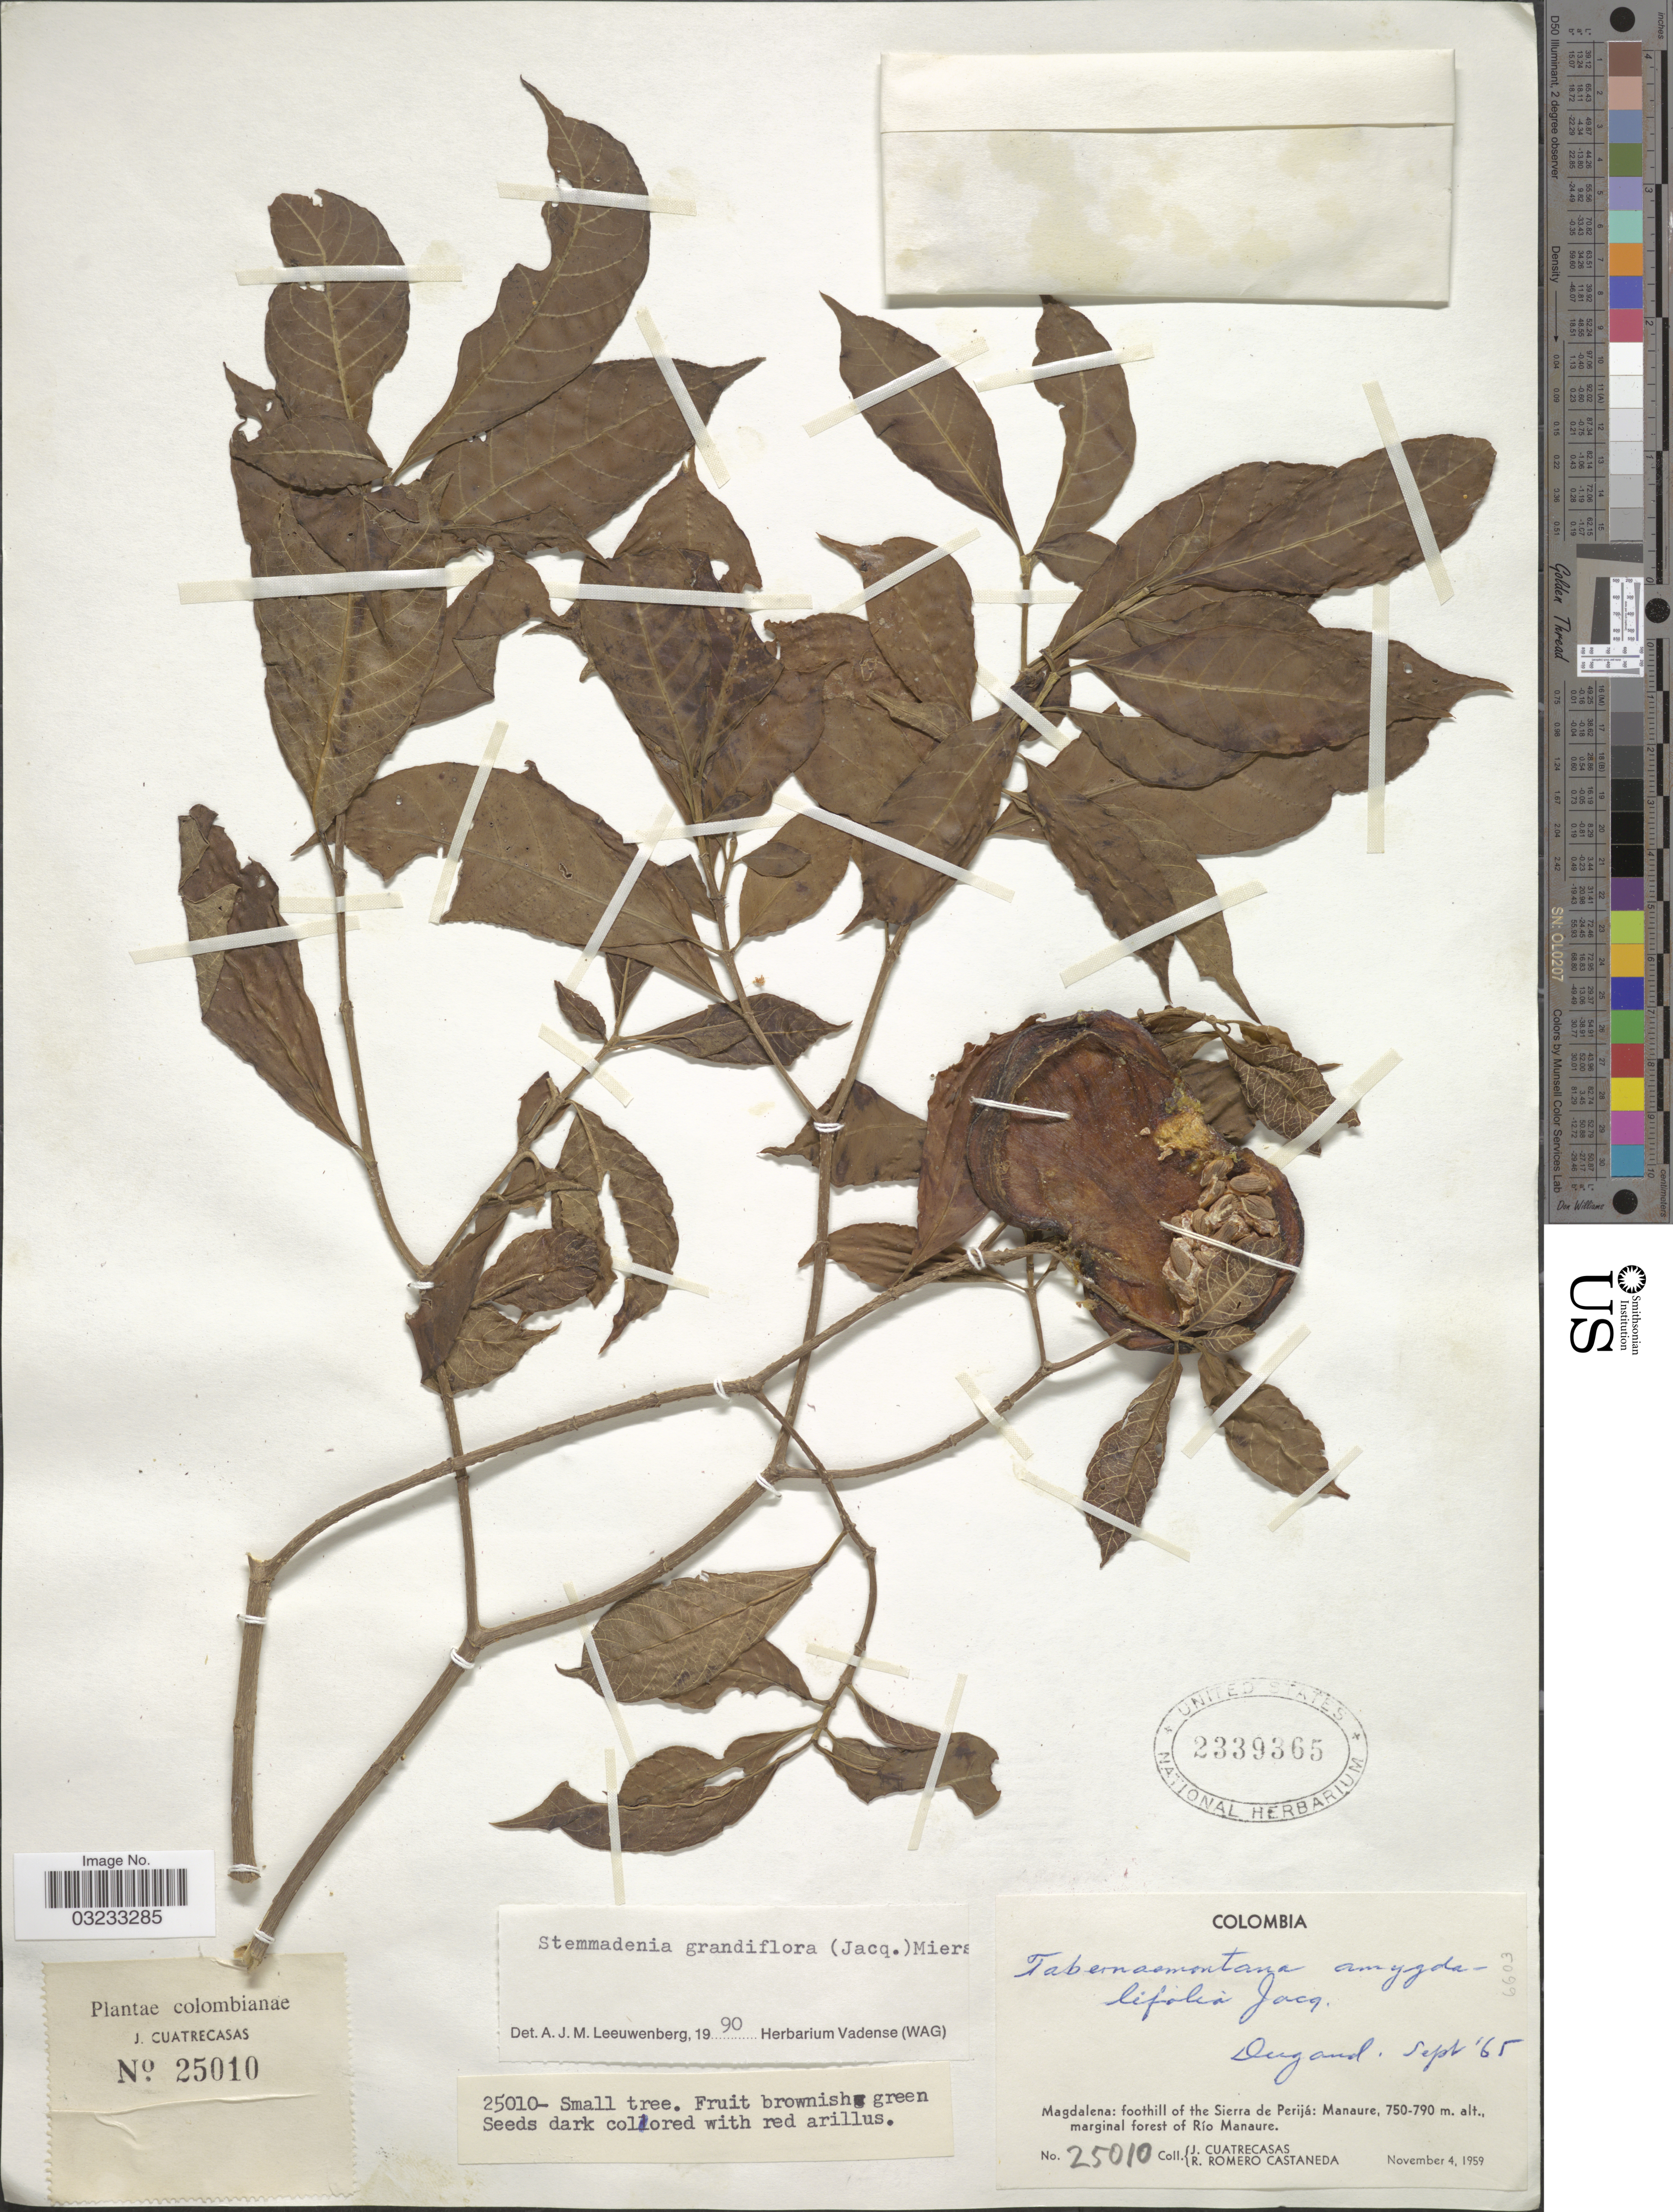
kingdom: Plantae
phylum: Tracheophyta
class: Magnoliopsida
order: Gentianales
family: Apocynaceae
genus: Stemmadenia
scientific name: Stemmadenia grandiflora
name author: (Jacq.) Miers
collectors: J. Cuatrecasas & R. Romero Castañeda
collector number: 25010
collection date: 1959-11-04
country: Colombia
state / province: Magdalena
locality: Foothill of the Sierra de Perijá: Manaure, marginal forest of Río Manaure.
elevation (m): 750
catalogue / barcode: US 2339365